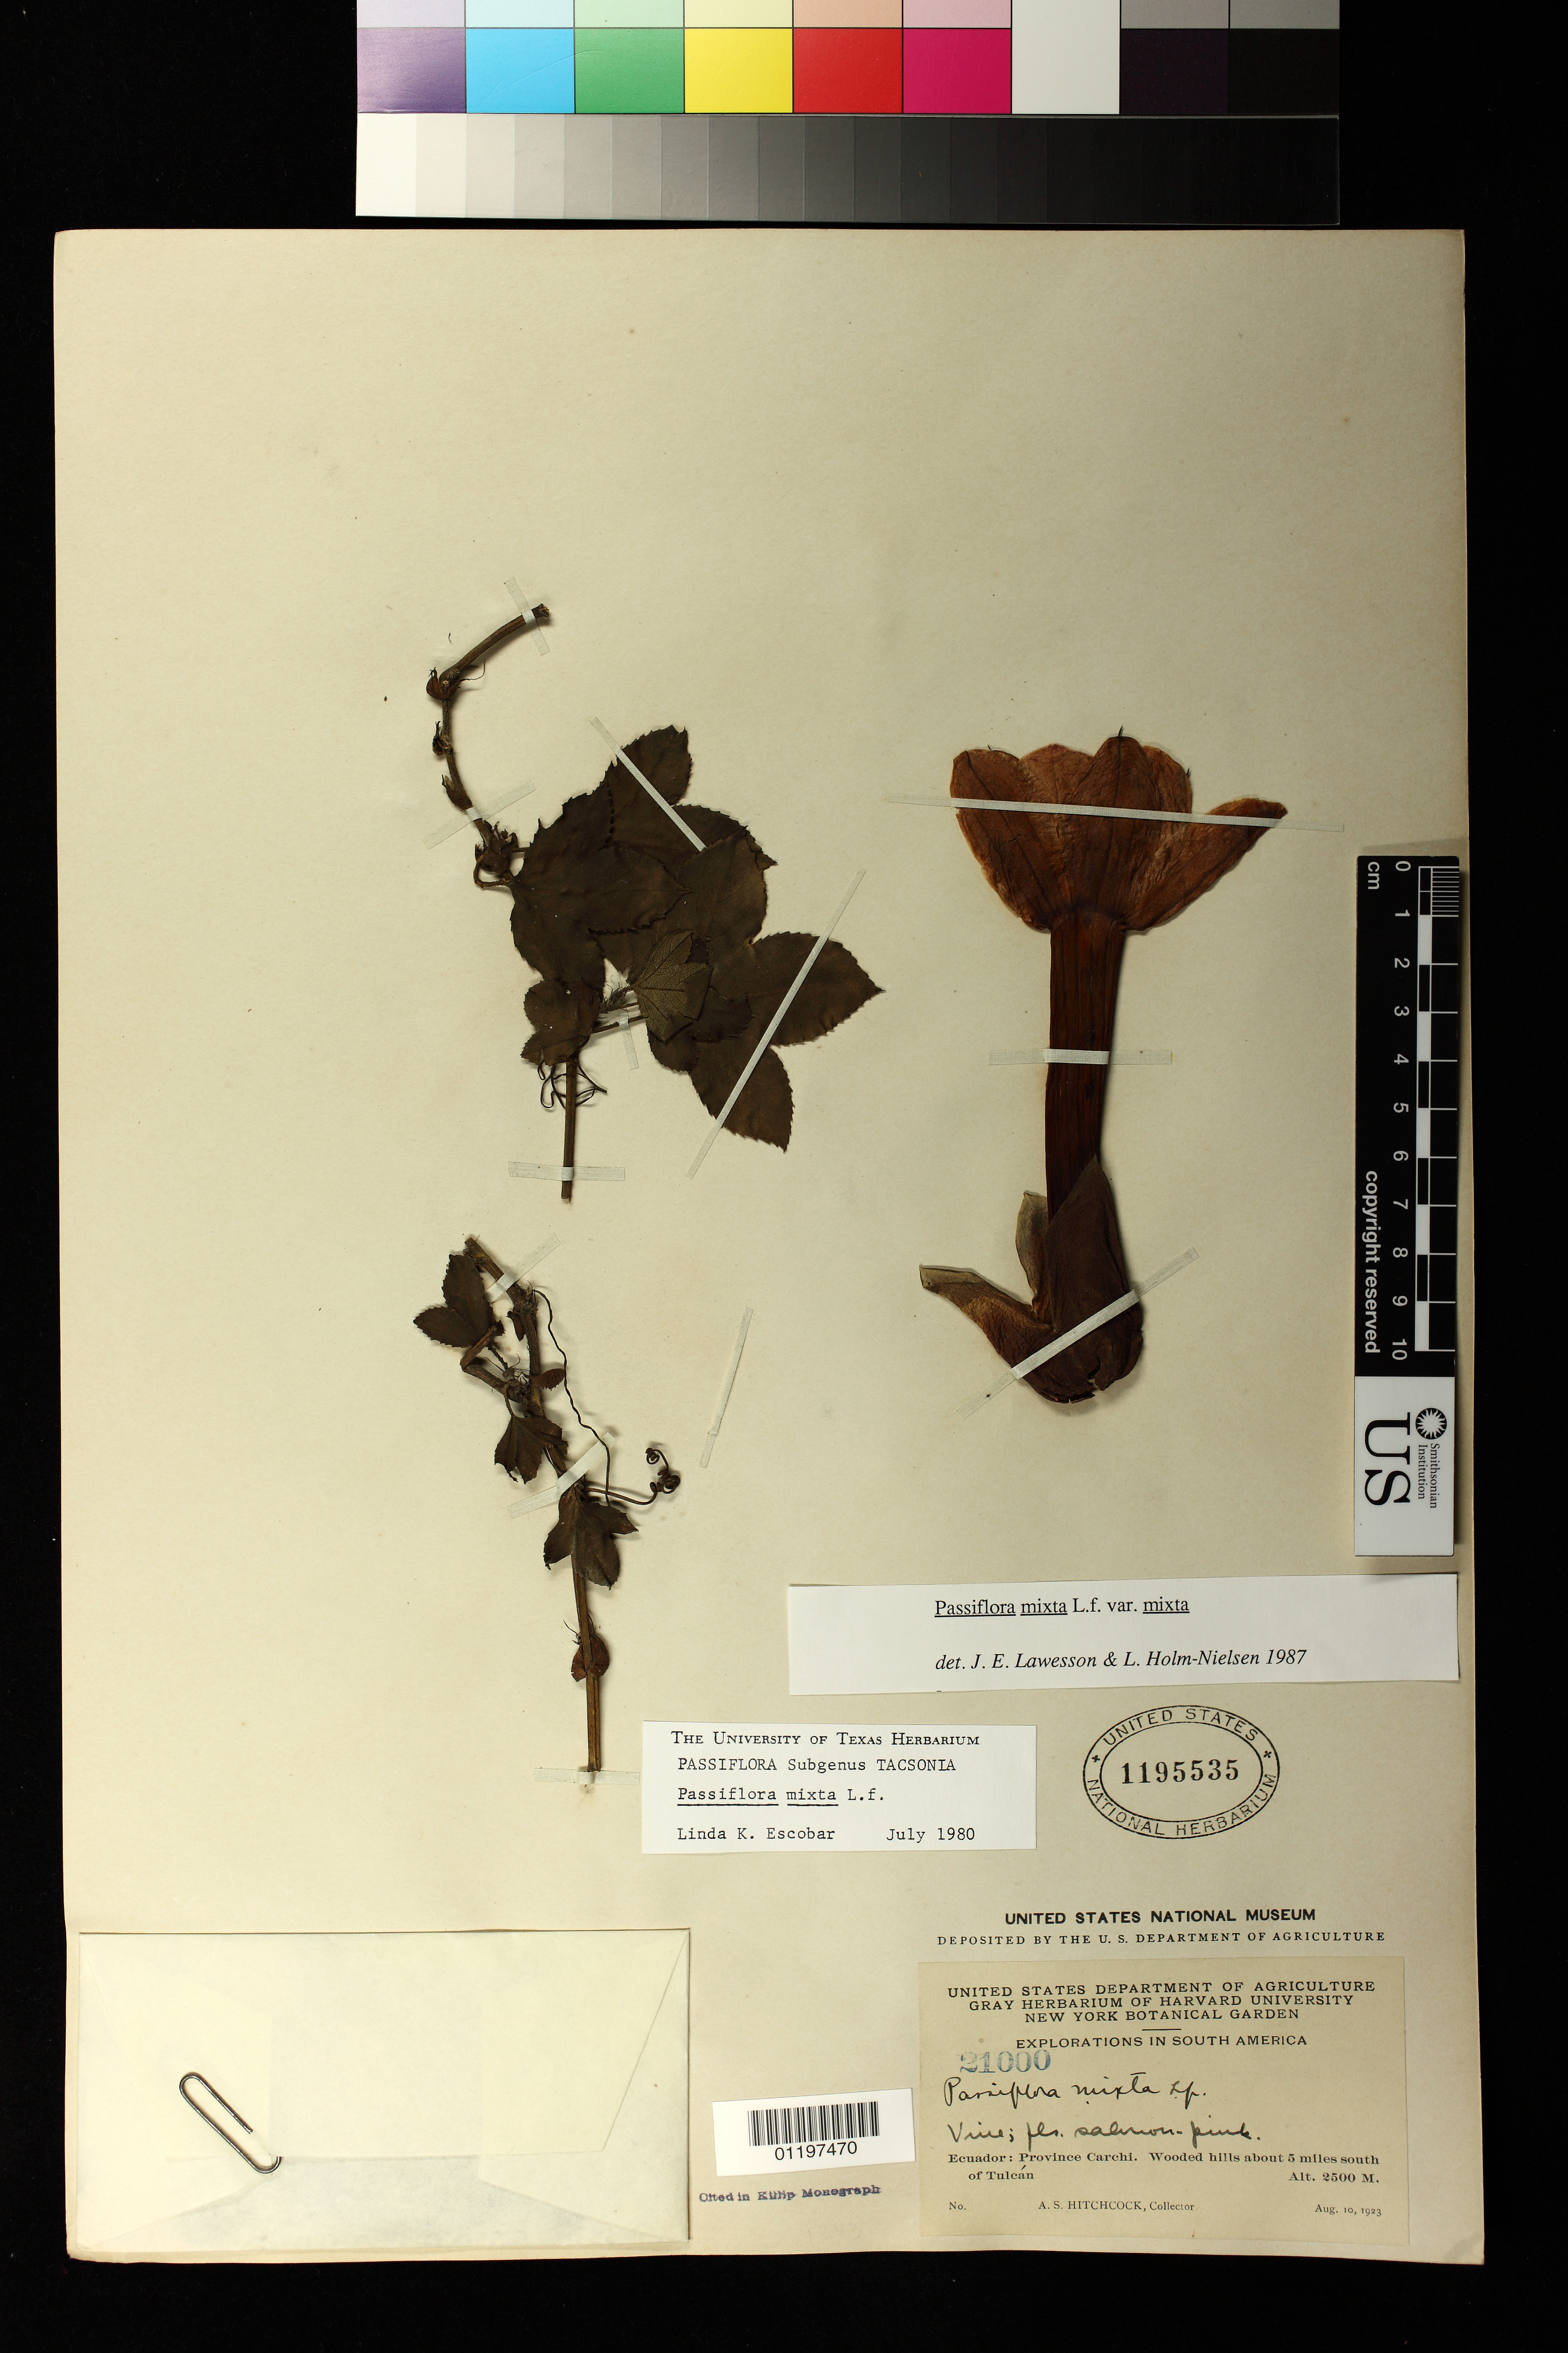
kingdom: Plantae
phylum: Tracheophyta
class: Magnoliopsida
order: Malpighiales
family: Passifloraceae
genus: Passiflora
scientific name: Passiflora mixta var. mixta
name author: L. f.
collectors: A. S. Hitchcock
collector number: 21000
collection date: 1923-08-10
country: Ecuador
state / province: Carchi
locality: Wooded hills about 5 miles south of Tulcán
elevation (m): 2500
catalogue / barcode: US 1195535